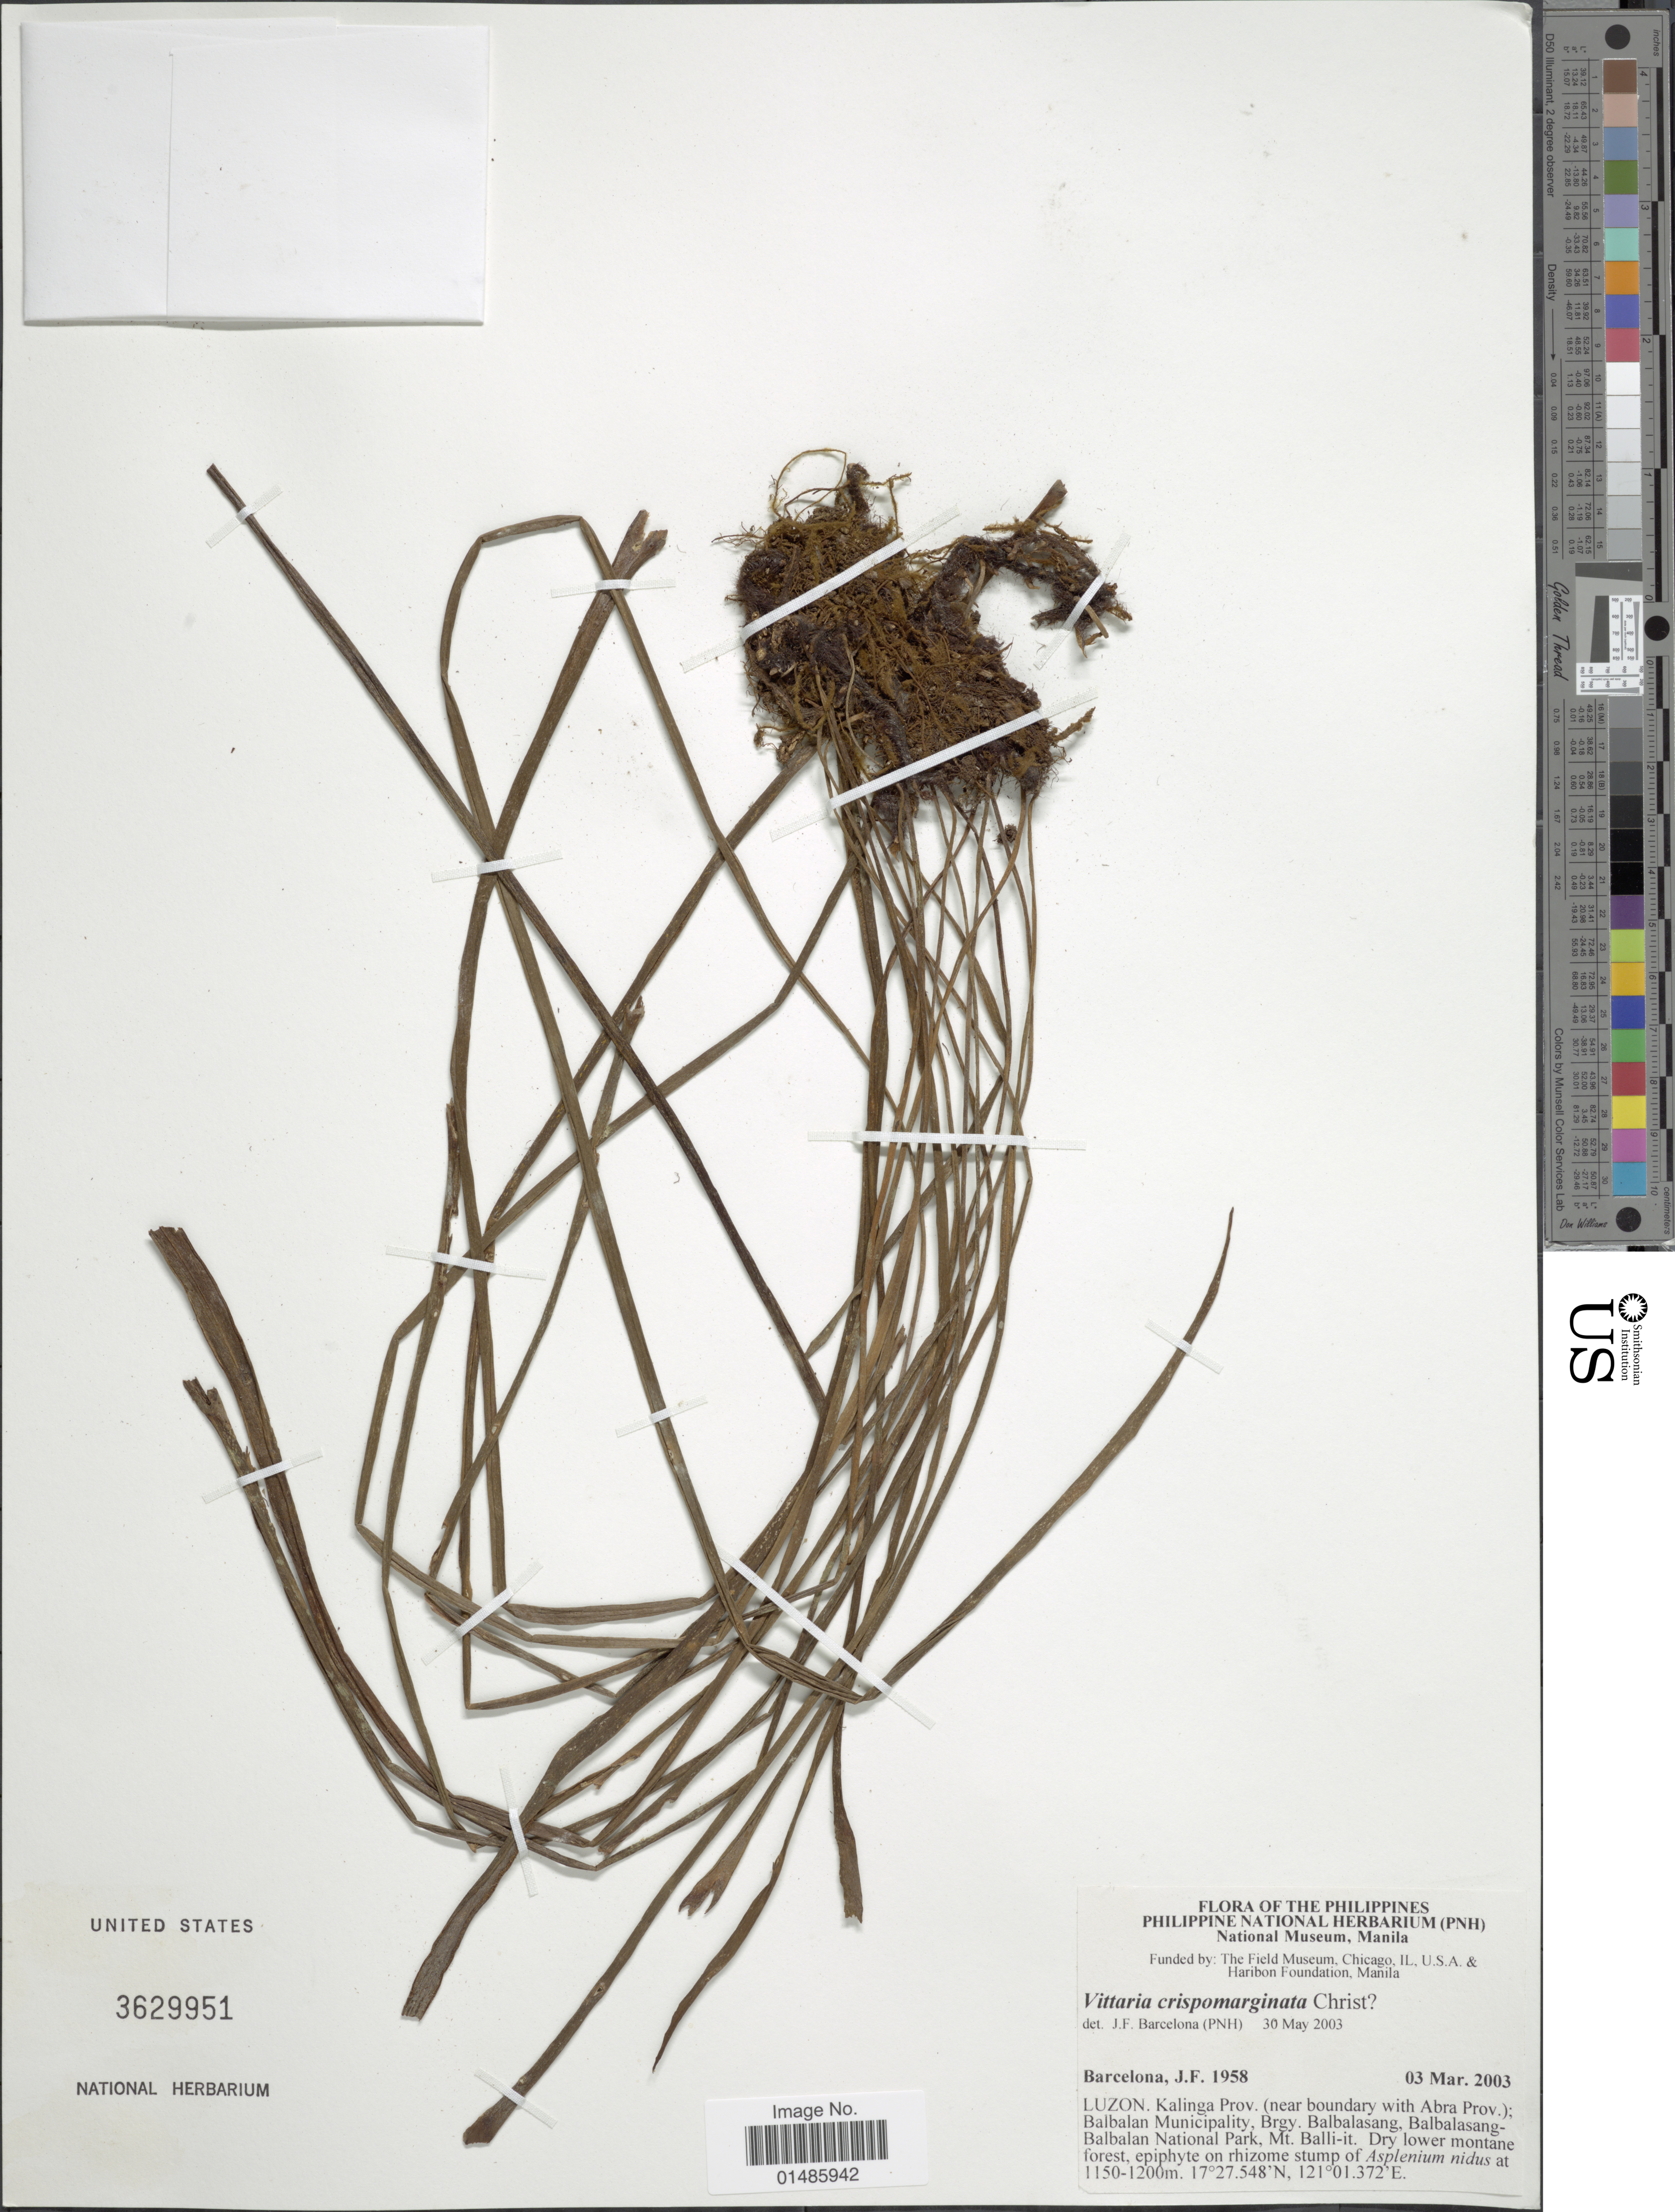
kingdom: Plantae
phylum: Tracheophyta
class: Polypodiopsida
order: Polypodiales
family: Pteridaceae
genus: Haplopteris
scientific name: Haplopteris crispomarginata comb. ined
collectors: J. F. Barcelona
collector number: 1958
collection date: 2003-03-03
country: Philippines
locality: Luzon. Kalinga Prov. (near boundary with Abra Prov.); Balbalan Municipality, Brgy. Balbalasang, Balbalasang-Balbalan National Park, Mt. Balli-it.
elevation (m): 1150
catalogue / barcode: US 3629951